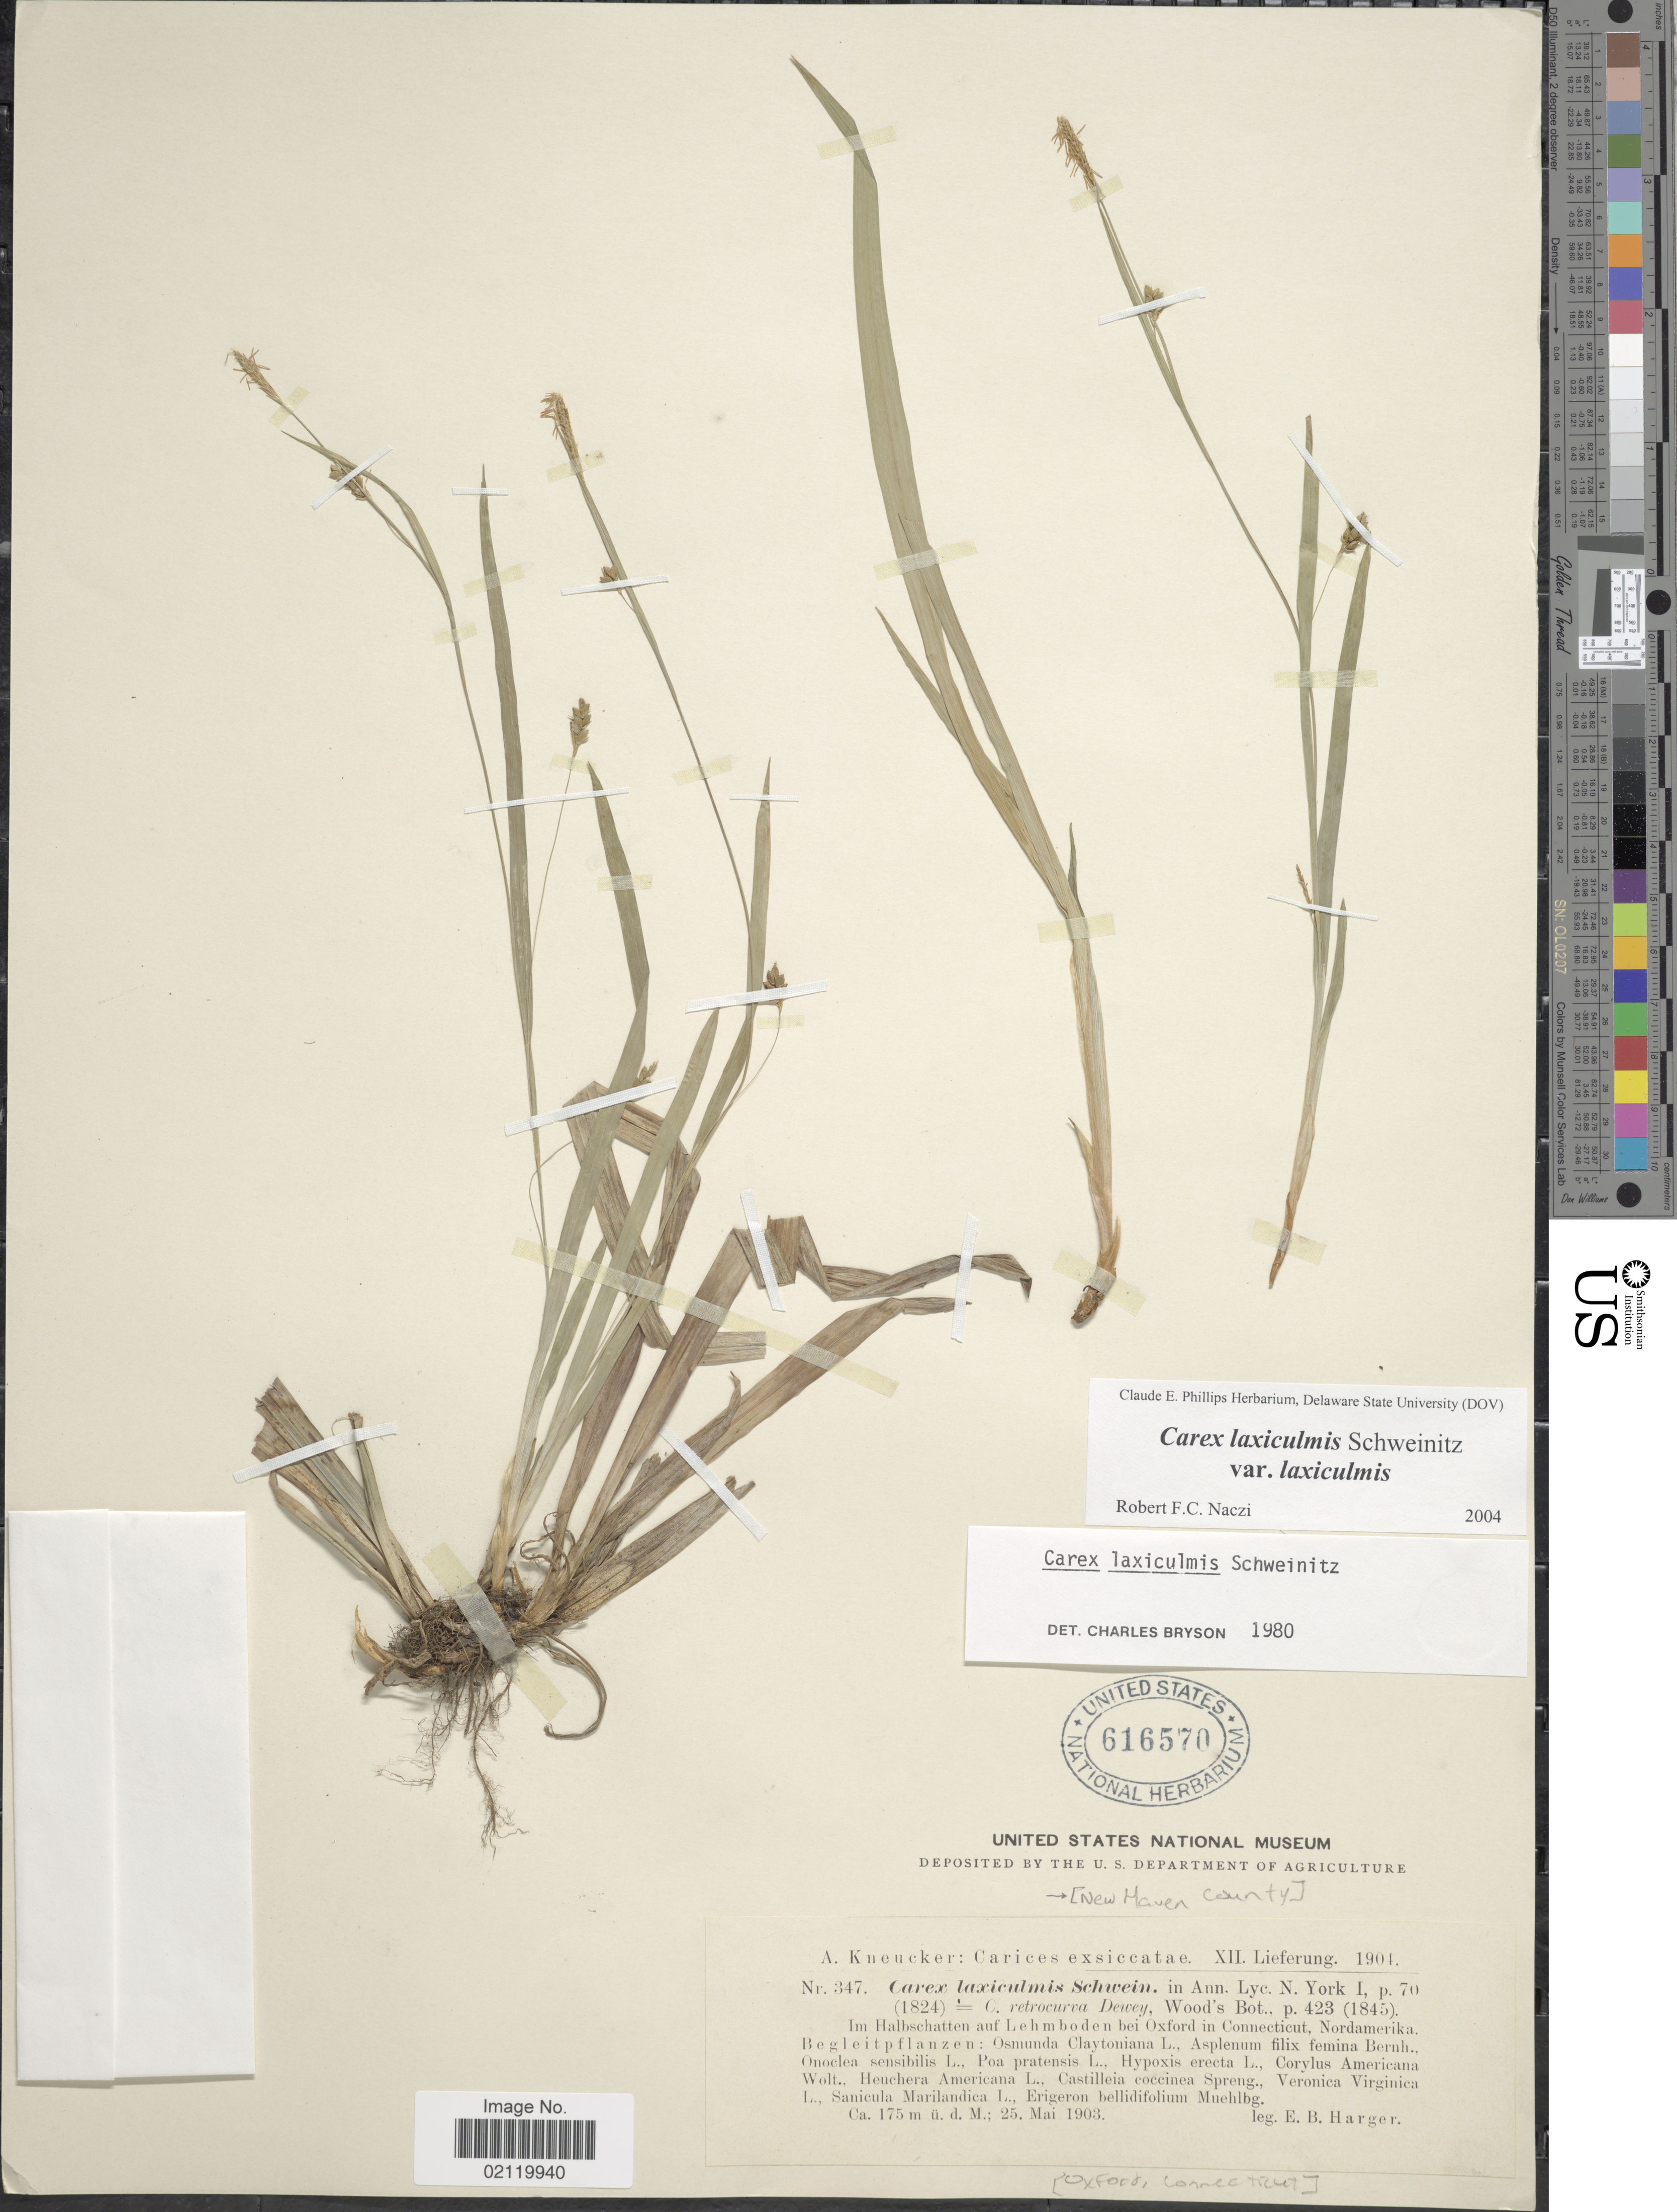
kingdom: Plantae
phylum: Tracheophyta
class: Liliopsida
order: Poales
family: Cyperaceae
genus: Carex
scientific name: Carex laxiculmis var. laxiculmis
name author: Schwein.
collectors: E. B. Harger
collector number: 347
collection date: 1903-05-25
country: United States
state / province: Connecticut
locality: Im Halbschatten auf Lehmboden bei Oxford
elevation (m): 175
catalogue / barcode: US 616570